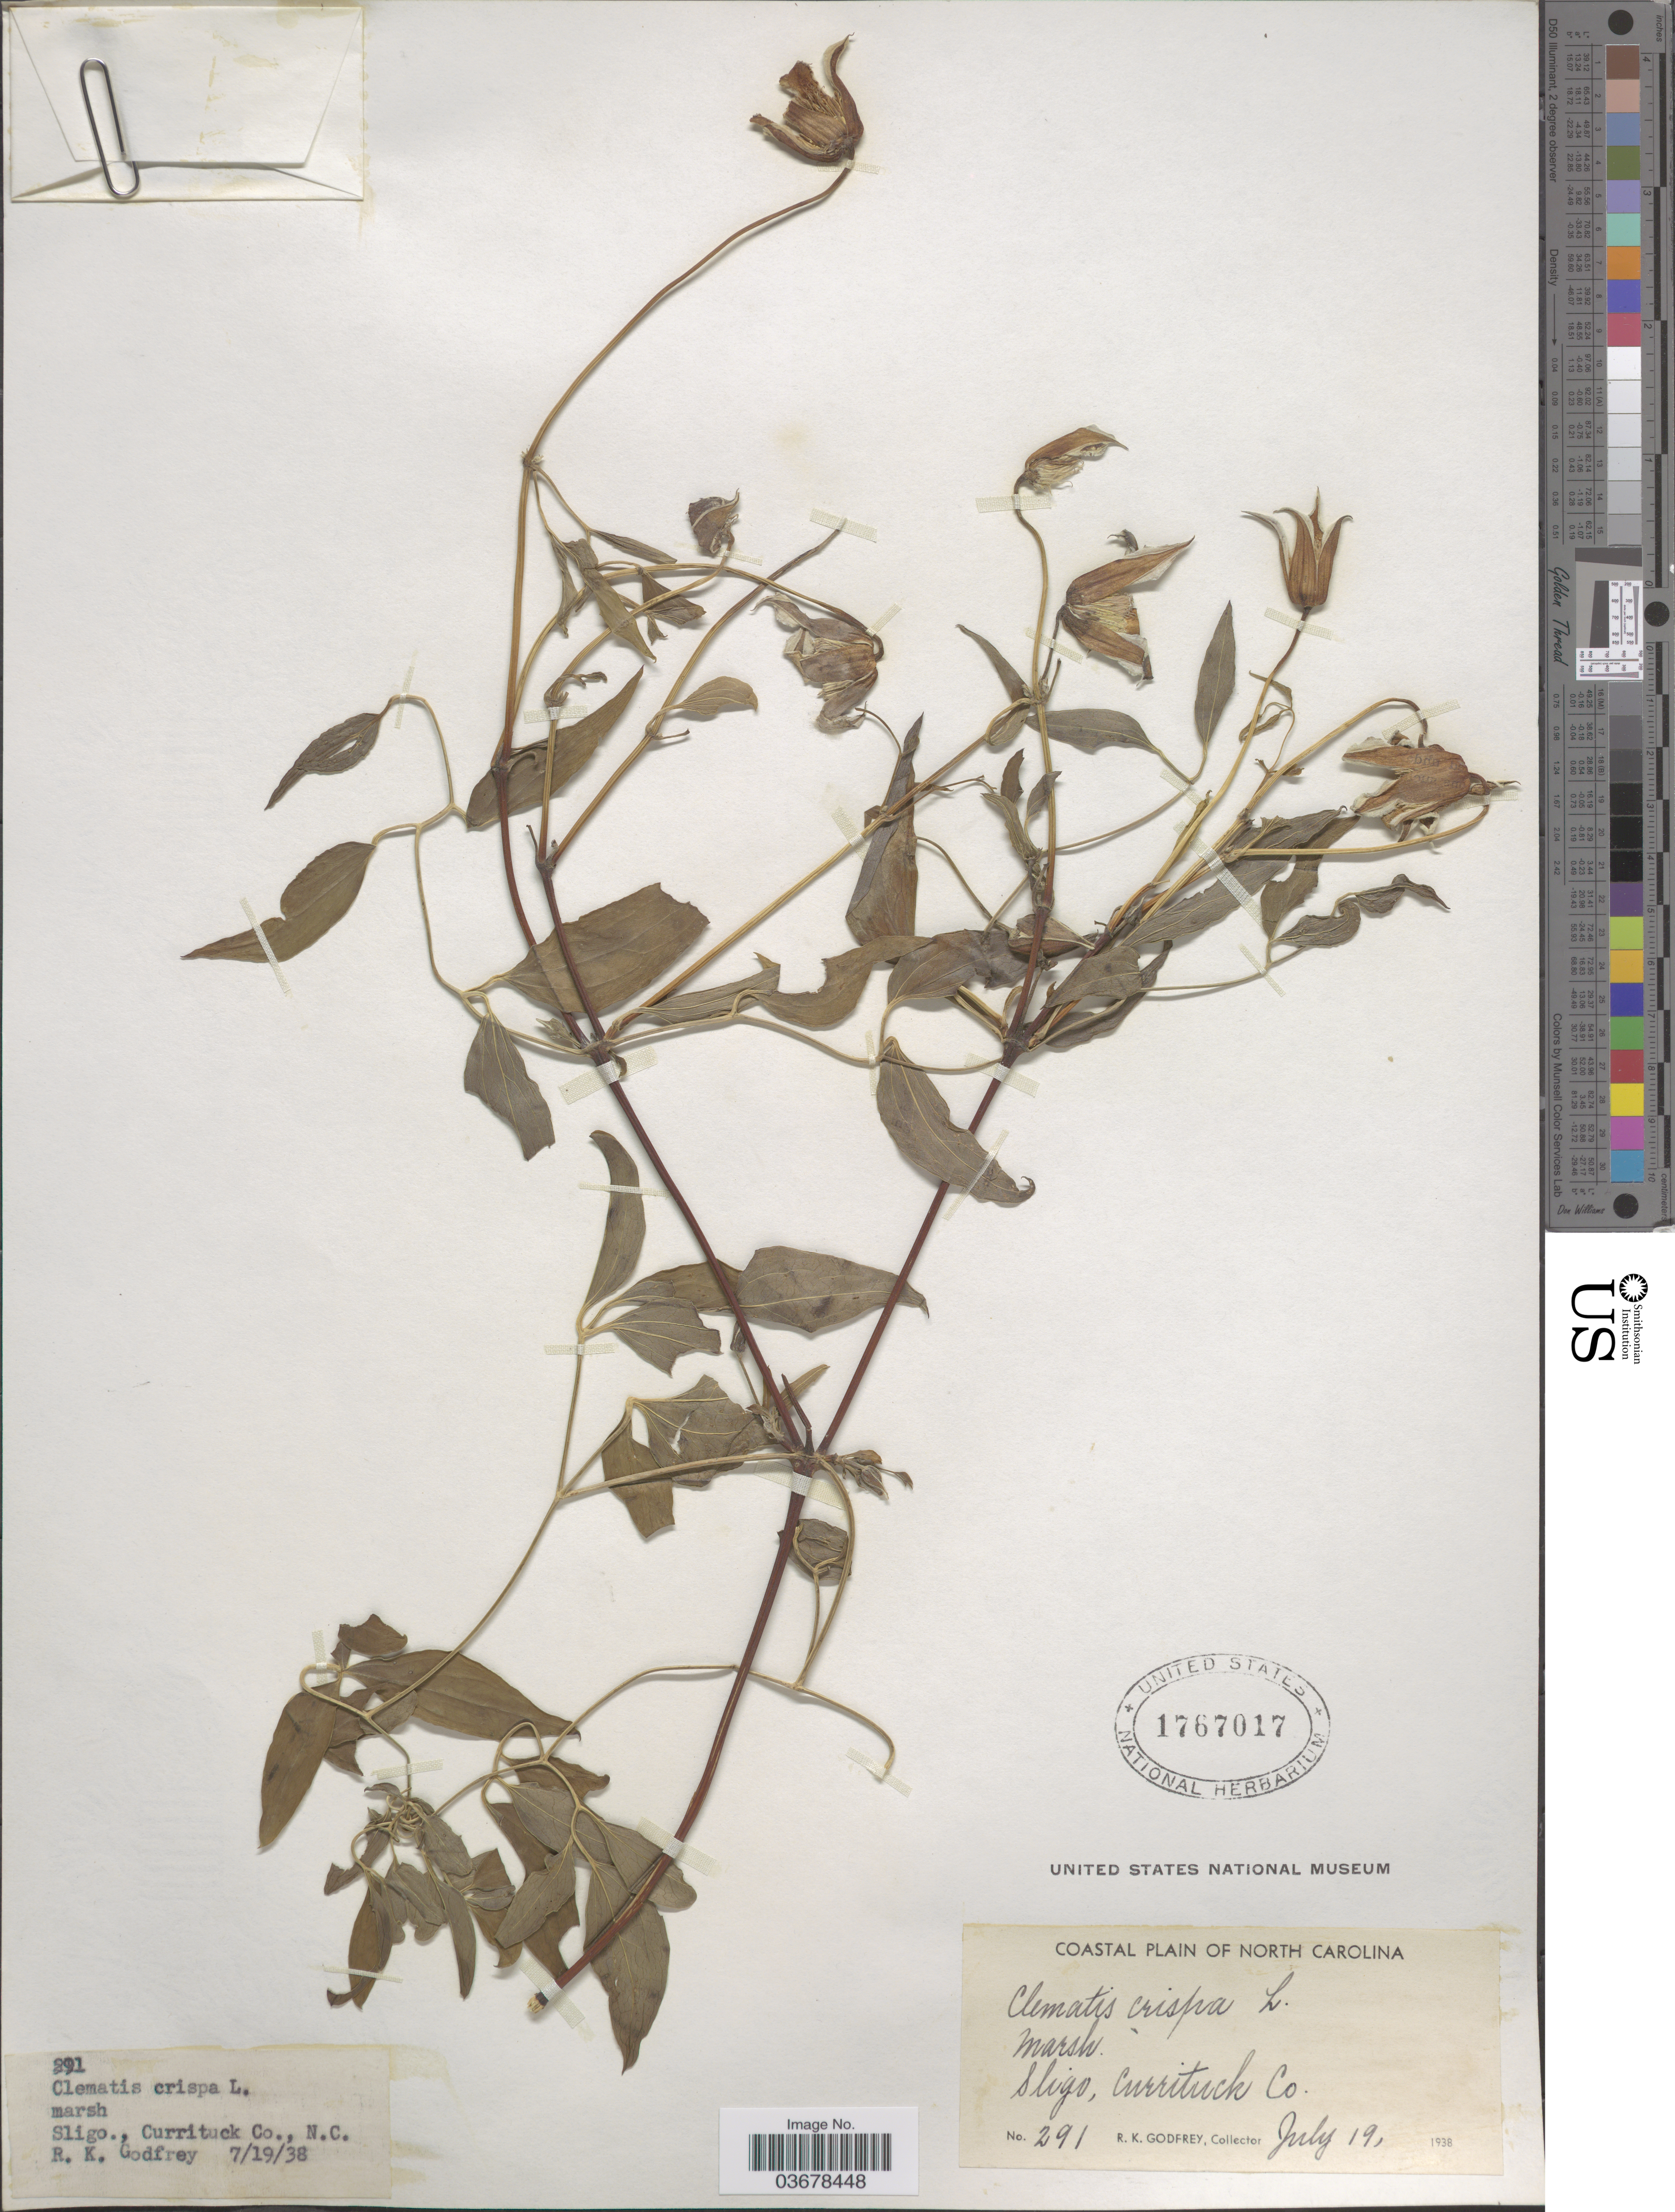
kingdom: Plantae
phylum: Tracheophyta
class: Magnoliopsida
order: Ranunculales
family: Ranunculaceae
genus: Clematis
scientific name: Clematis viorna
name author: L.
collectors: R. K. Godfrey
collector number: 291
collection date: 1938-07-19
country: United States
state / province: North Carolina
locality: Coastal Plain of North Carolina. Marsh. Sligo., Currituck Co.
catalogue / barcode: US 1767017